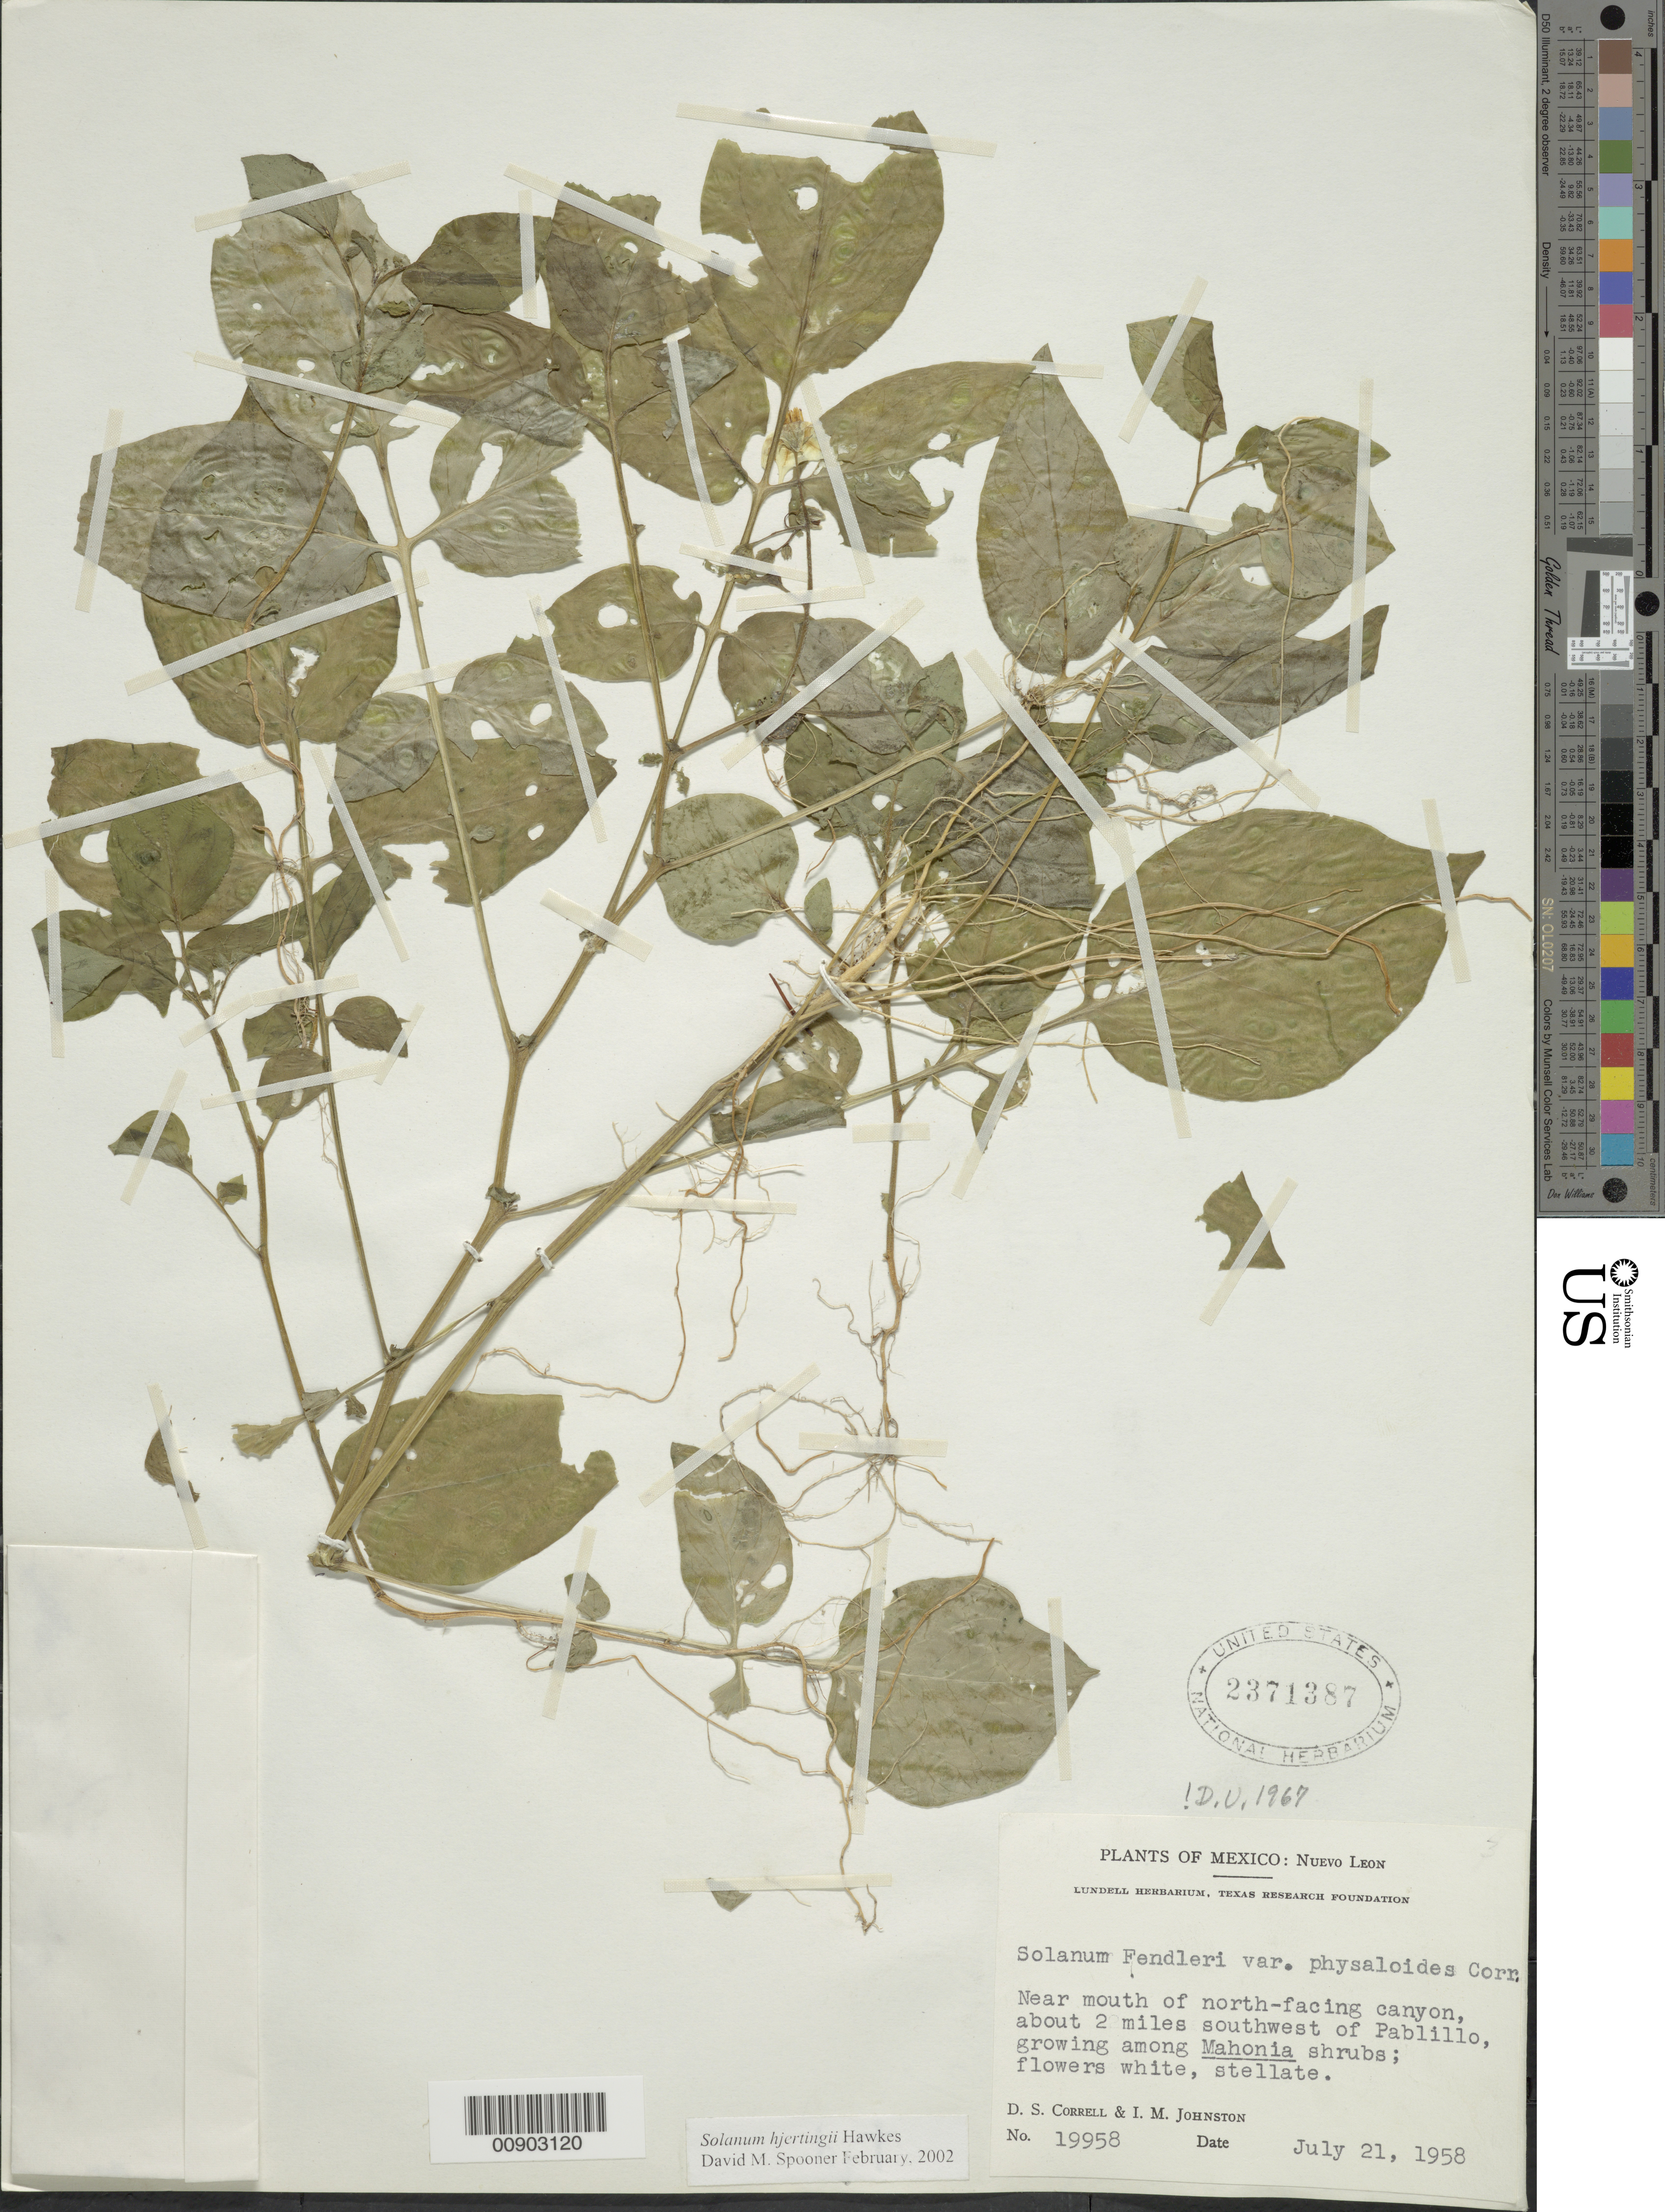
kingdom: Plantae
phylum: Tracheophyta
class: Magnoliopsida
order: Solanales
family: Solanaceae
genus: Solanum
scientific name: Solanum hjertingii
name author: Hawkes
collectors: D. S. Correll & I.M. Johnston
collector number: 19958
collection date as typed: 21 Jul 1958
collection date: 1958-07-21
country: Mexico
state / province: Nuevo León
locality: Near mouth of north-facing canyon, about 2 miles southwest of Pablillo, Nuevo León.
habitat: Near mouth of north-facing canyon. Growing among Mahonia shrubs.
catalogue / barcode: US 2371387